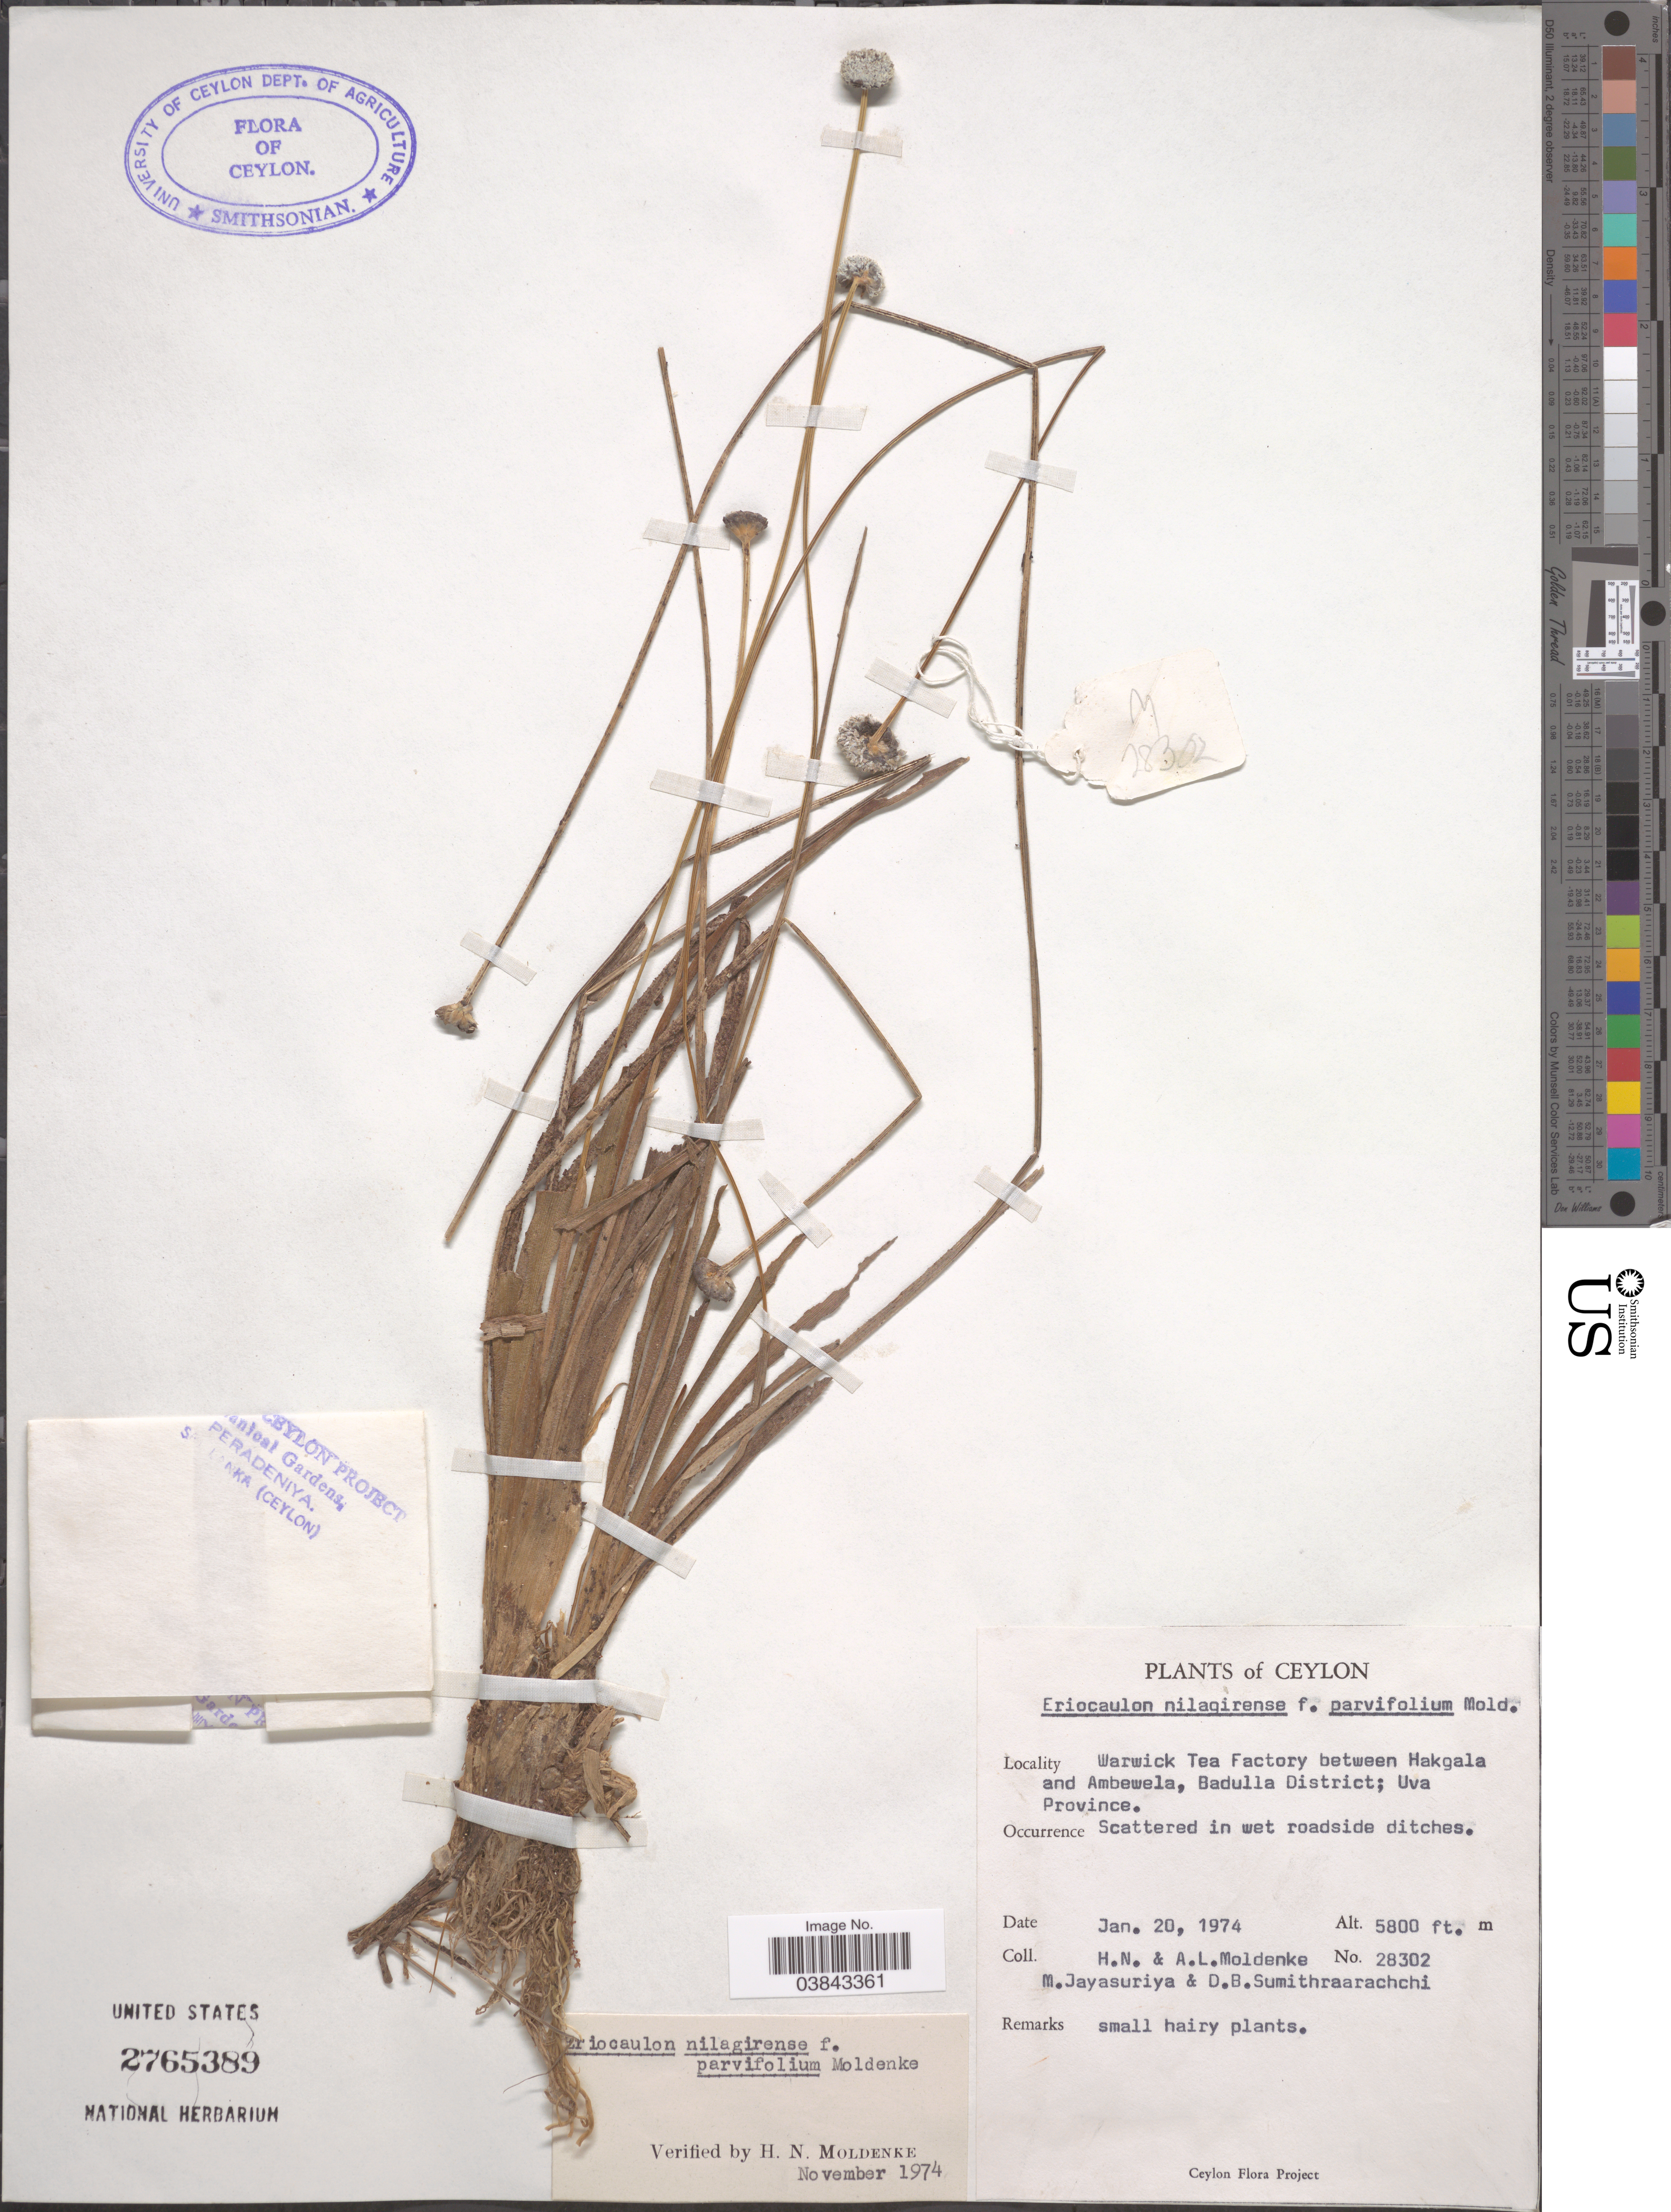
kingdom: Plantae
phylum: Tracheophyta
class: Liliopsida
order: Poales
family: Eriocaulaceae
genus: Eriocaulon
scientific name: Eriocaulon brownianum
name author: Mart.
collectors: H. N. Moldenke, A. L. Moldenke, M. Jasasuriya & D. B. Sumithraarachchi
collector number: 28302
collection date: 1974-01-20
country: Sri Lanka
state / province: Uva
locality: Ceylon. Warwick Tea Factory between Hakgala and Ambewela, Badulla District; Uva Province.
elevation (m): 1768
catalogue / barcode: US 2765389